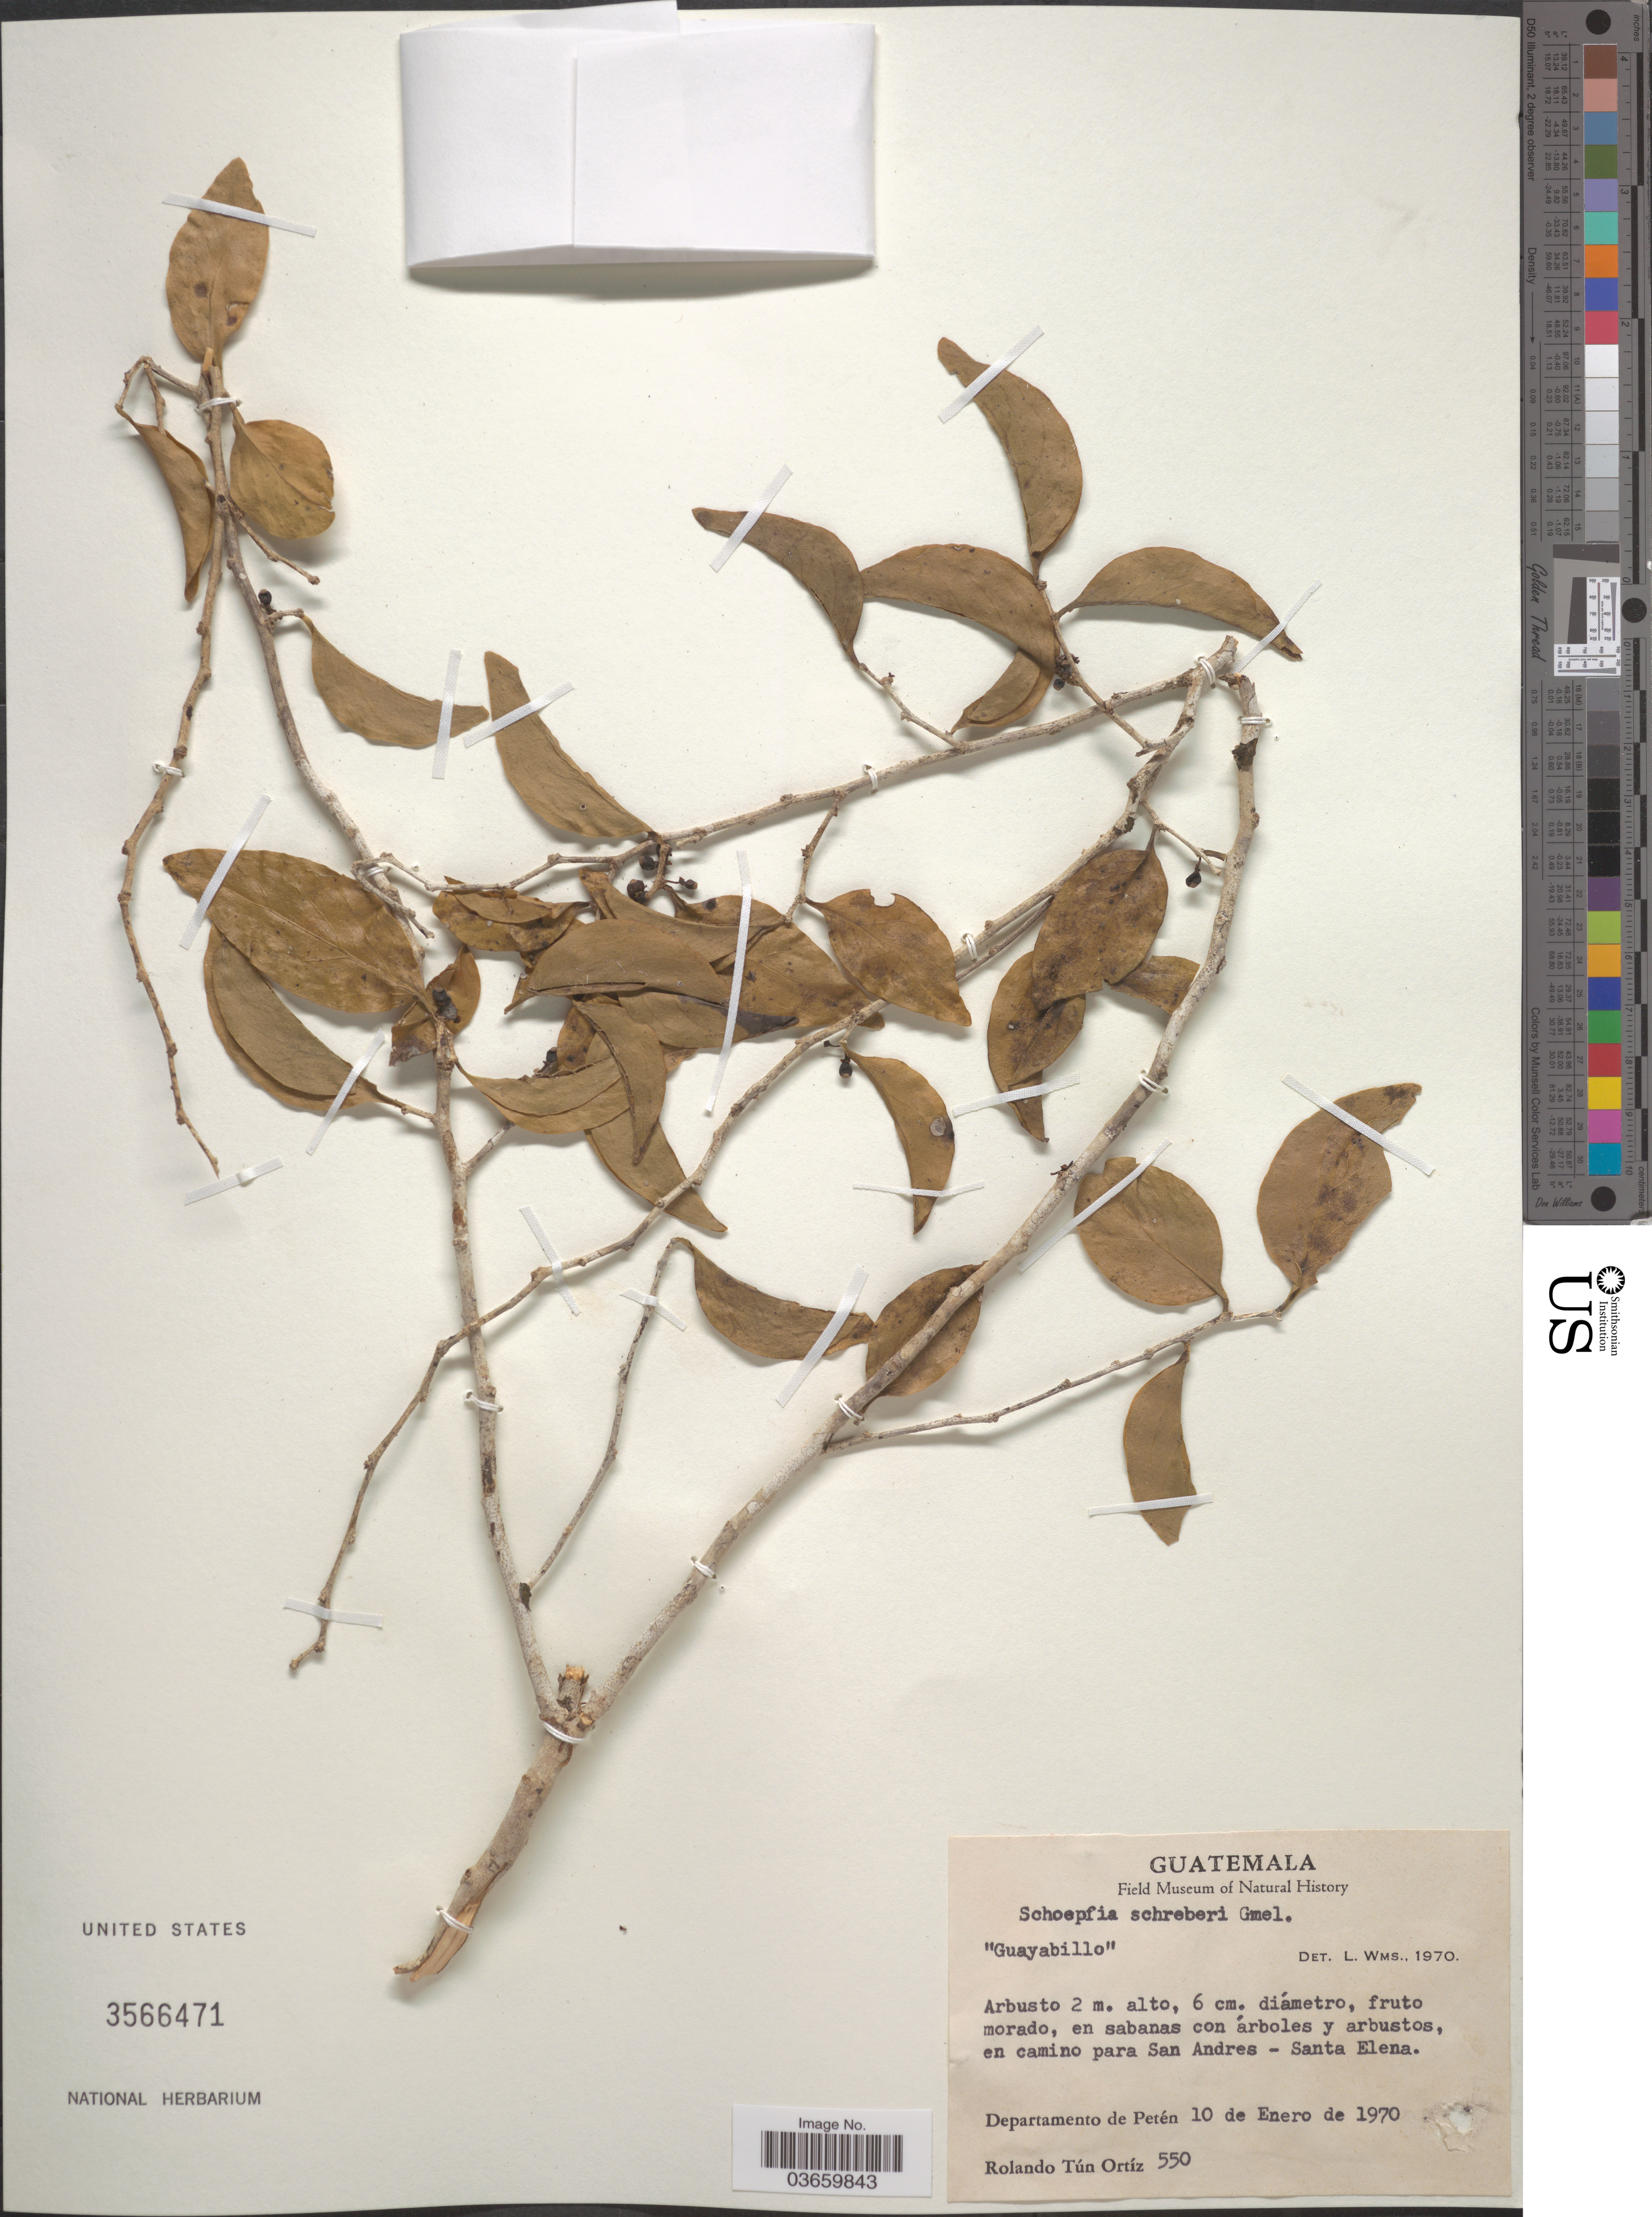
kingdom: Plantae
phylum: Tracheophyta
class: Magnoliopsida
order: Santalales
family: Schoepfiaceae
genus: Schoepfia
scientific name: Schoepfia schreberi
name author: J.F. Gmel.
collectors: R. T. Ortíz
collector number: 550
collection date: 1970-01-10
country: Guatemala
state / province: El Petén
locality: En camino para San Andres - Santa Elena. Departamento de Petén.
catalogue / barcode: US 3566471